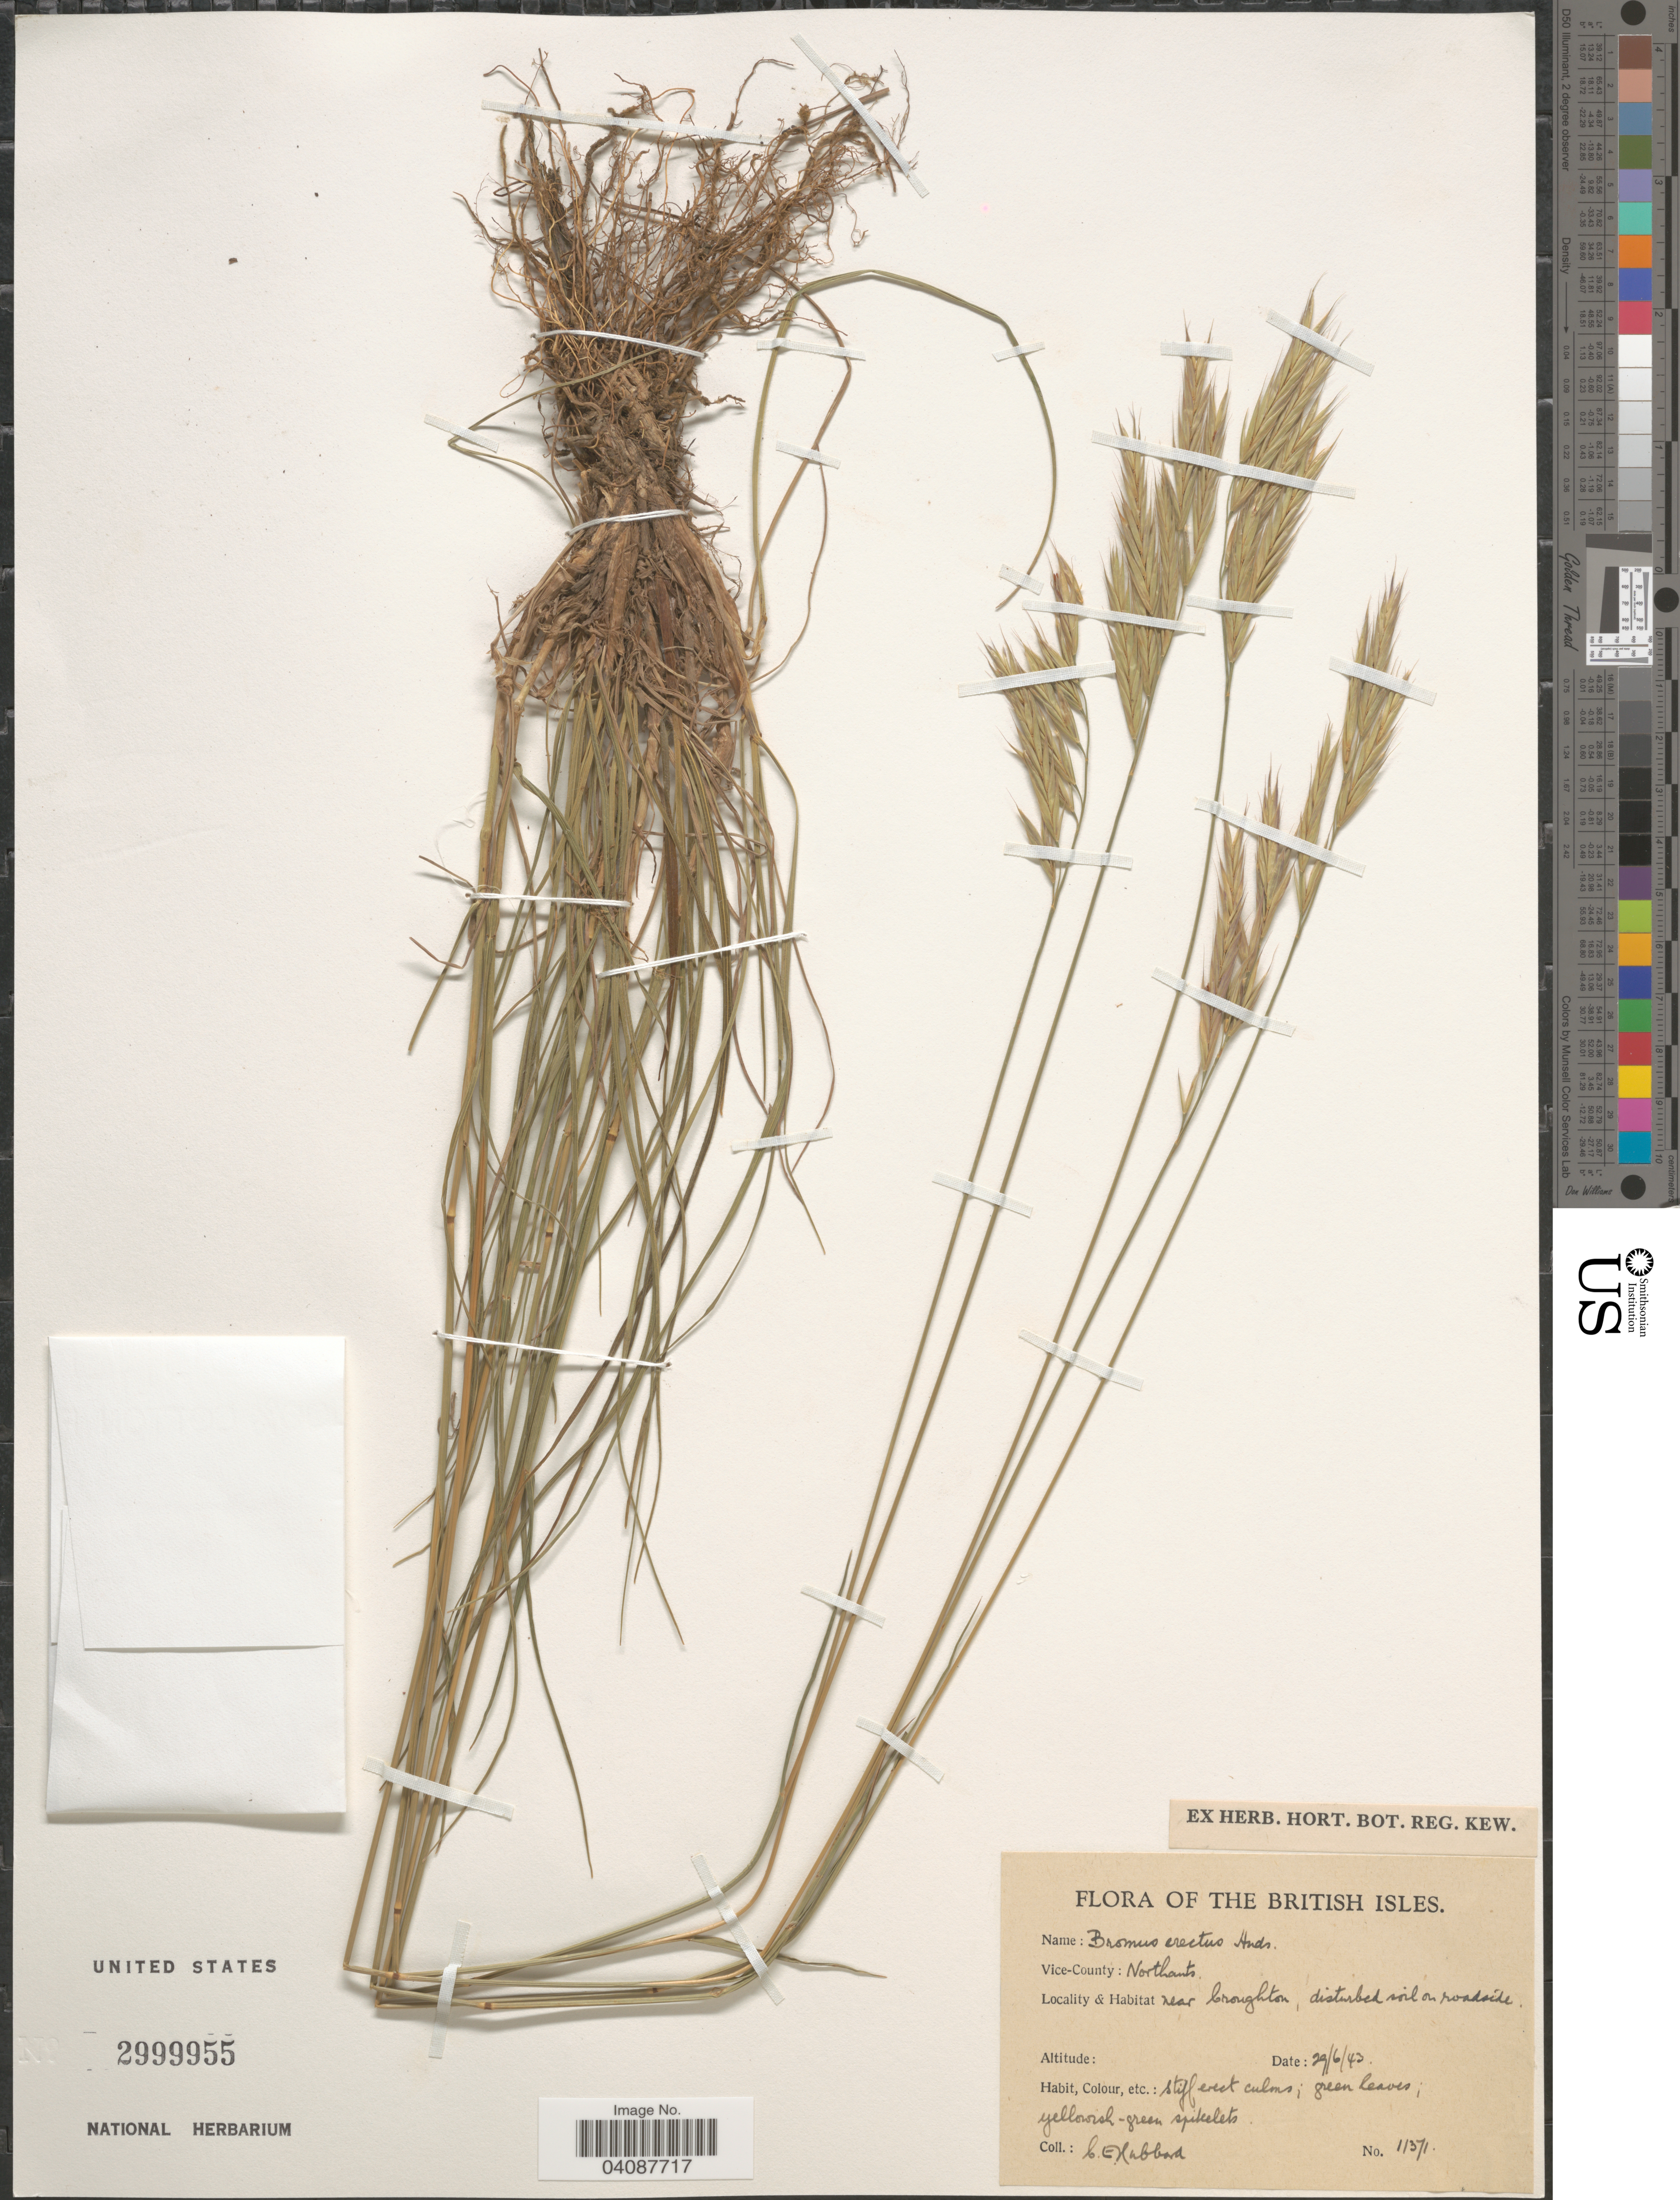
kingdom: Plantae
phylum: Tracheophyta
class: Liliopsida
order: Poales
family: Poaceae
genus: Bromus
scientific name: Bromus erectus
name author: Huds.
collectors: C. E. Hubbard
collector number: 11571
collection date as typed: Transcribed d/m/y: 29/6/43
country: United Kingdom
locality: The British Isles. Vice-County: Northants. Near Croughton.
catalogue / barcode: US 2999955